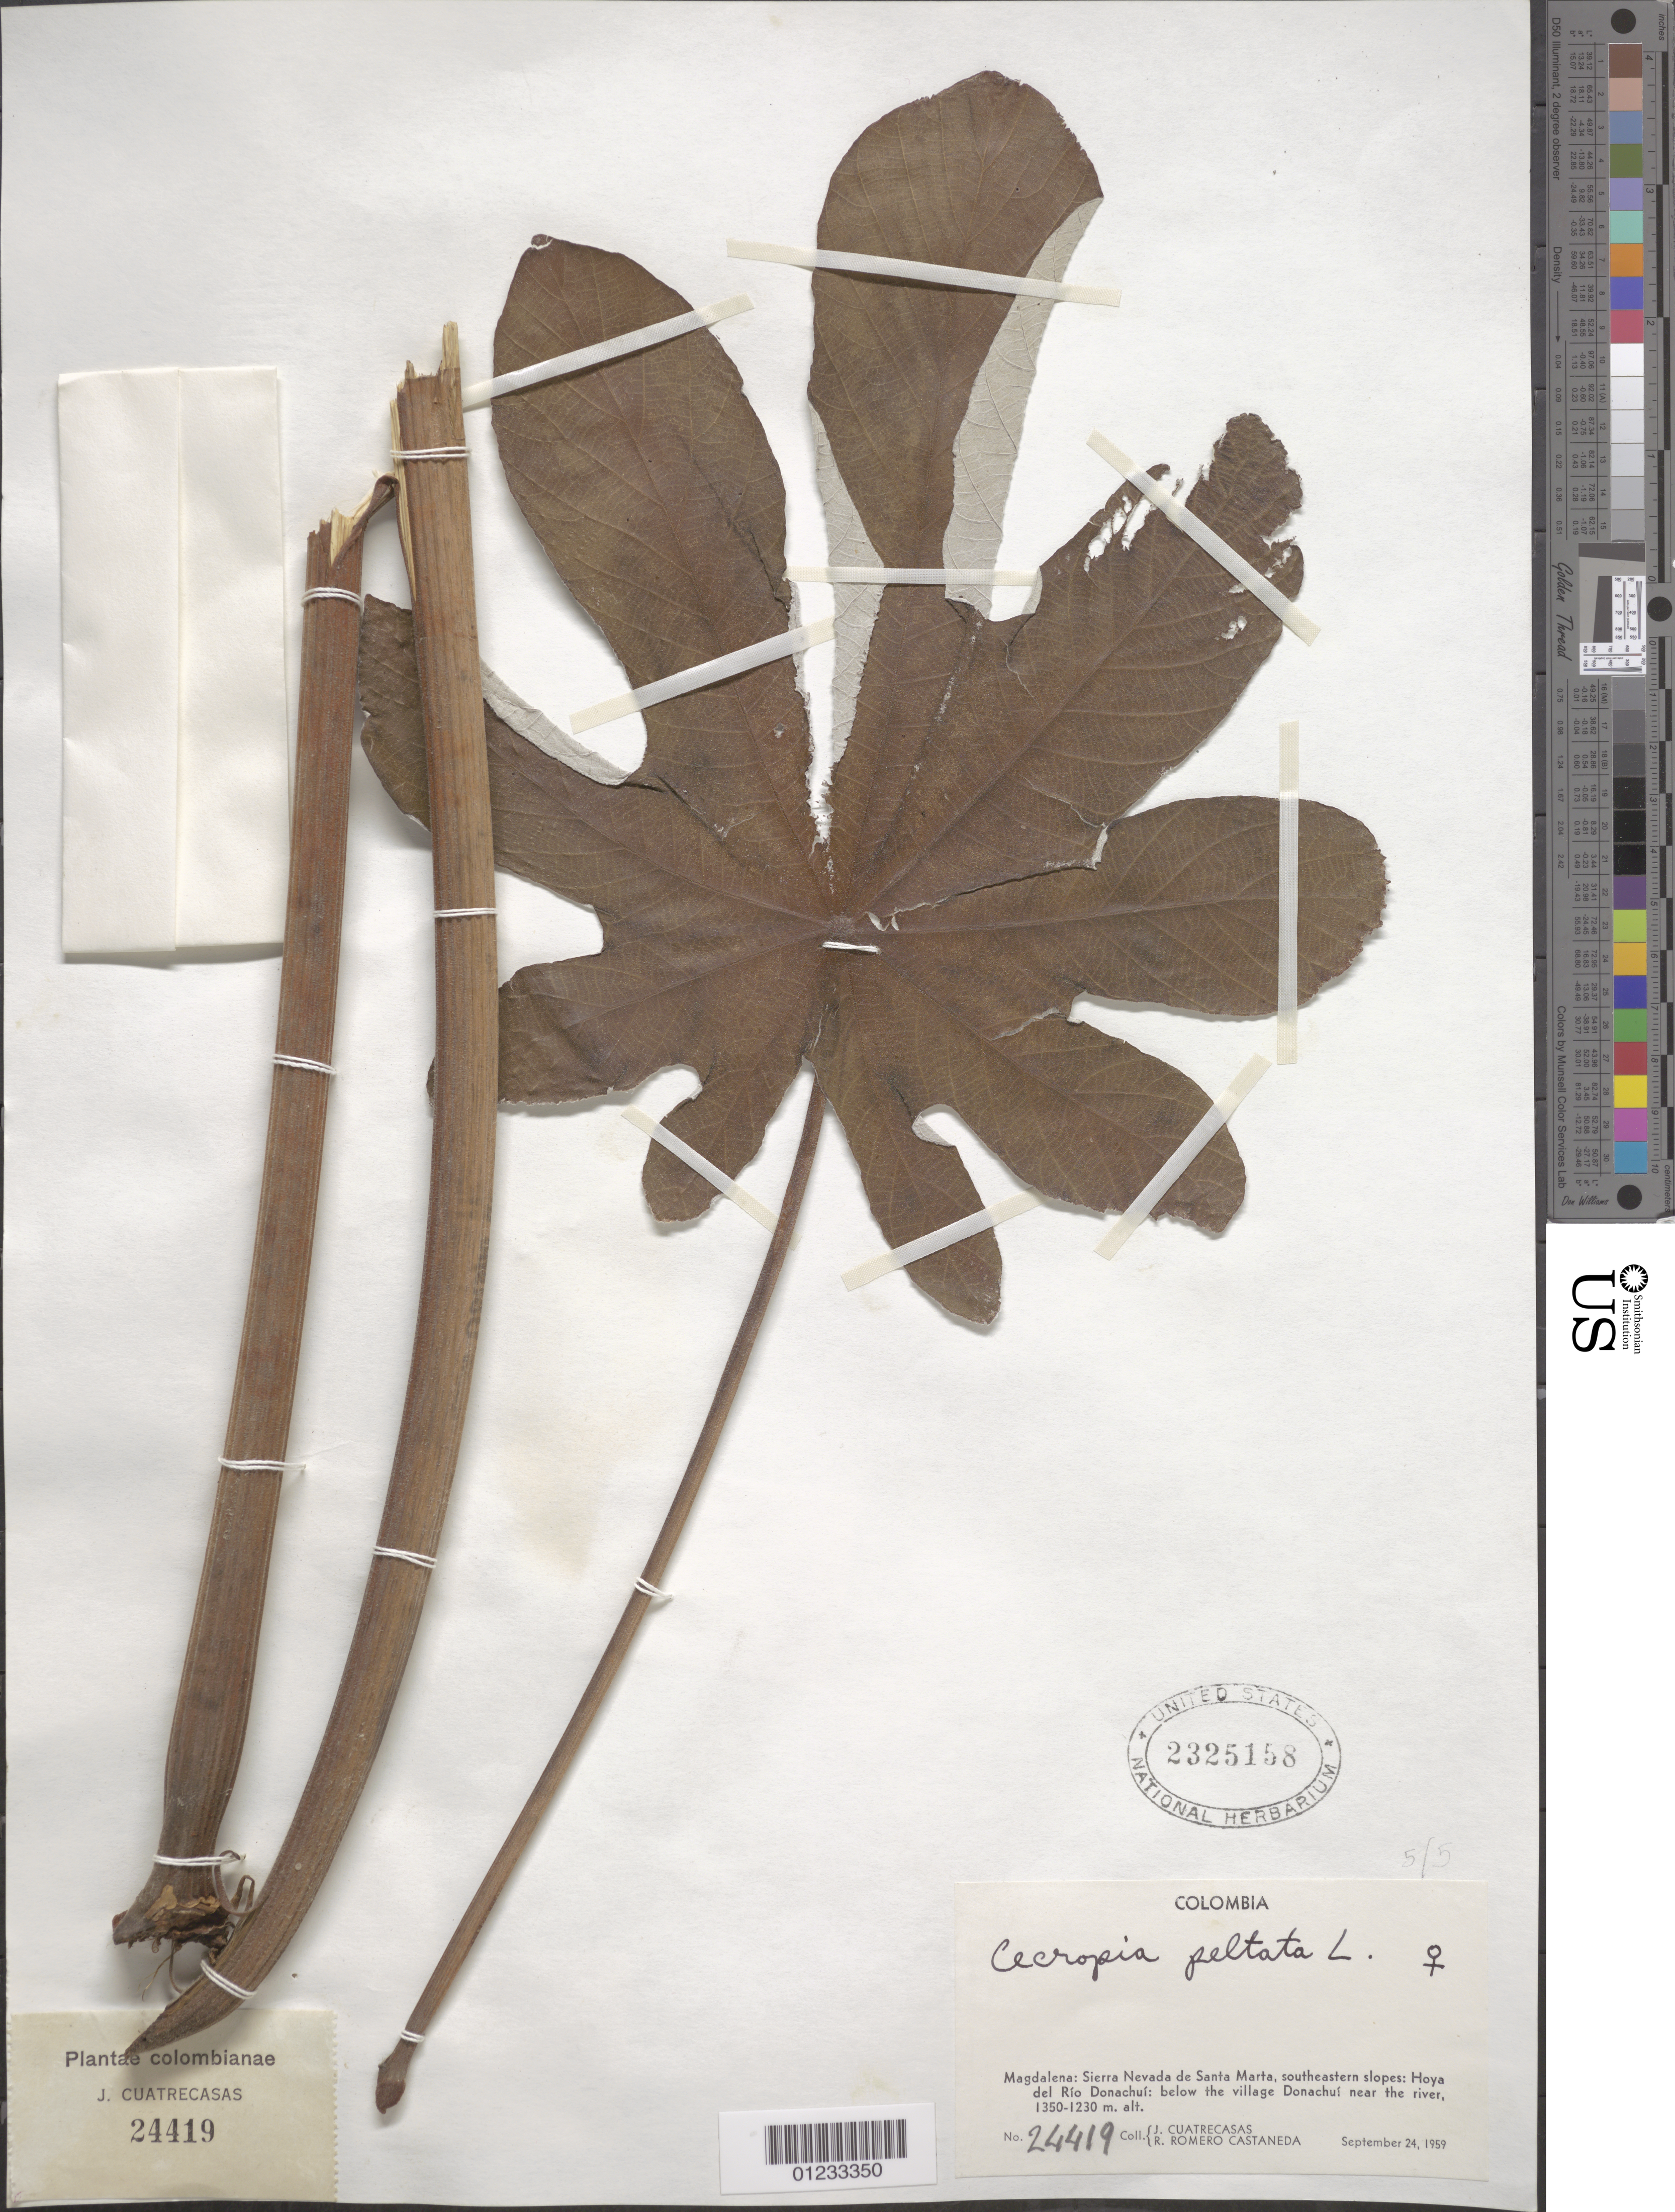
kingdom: Plantae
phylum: Tracheophyta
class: Magnoliopsida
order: Rosales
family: Urticaceae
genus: Cecropia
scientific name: Cecropia peltata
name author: L.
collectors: J. Cuatrecasas & R. Romero Castañeda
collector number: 24419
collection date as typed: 24 Sep 1959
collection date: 1959-09-24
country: Colombia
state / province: Magdalena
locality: Sierra Nevada de Santa Marta, SE slopes; Hoya del Rio Donachui, below the village Donachui near the river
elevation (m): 1230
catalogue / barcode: US 2325158